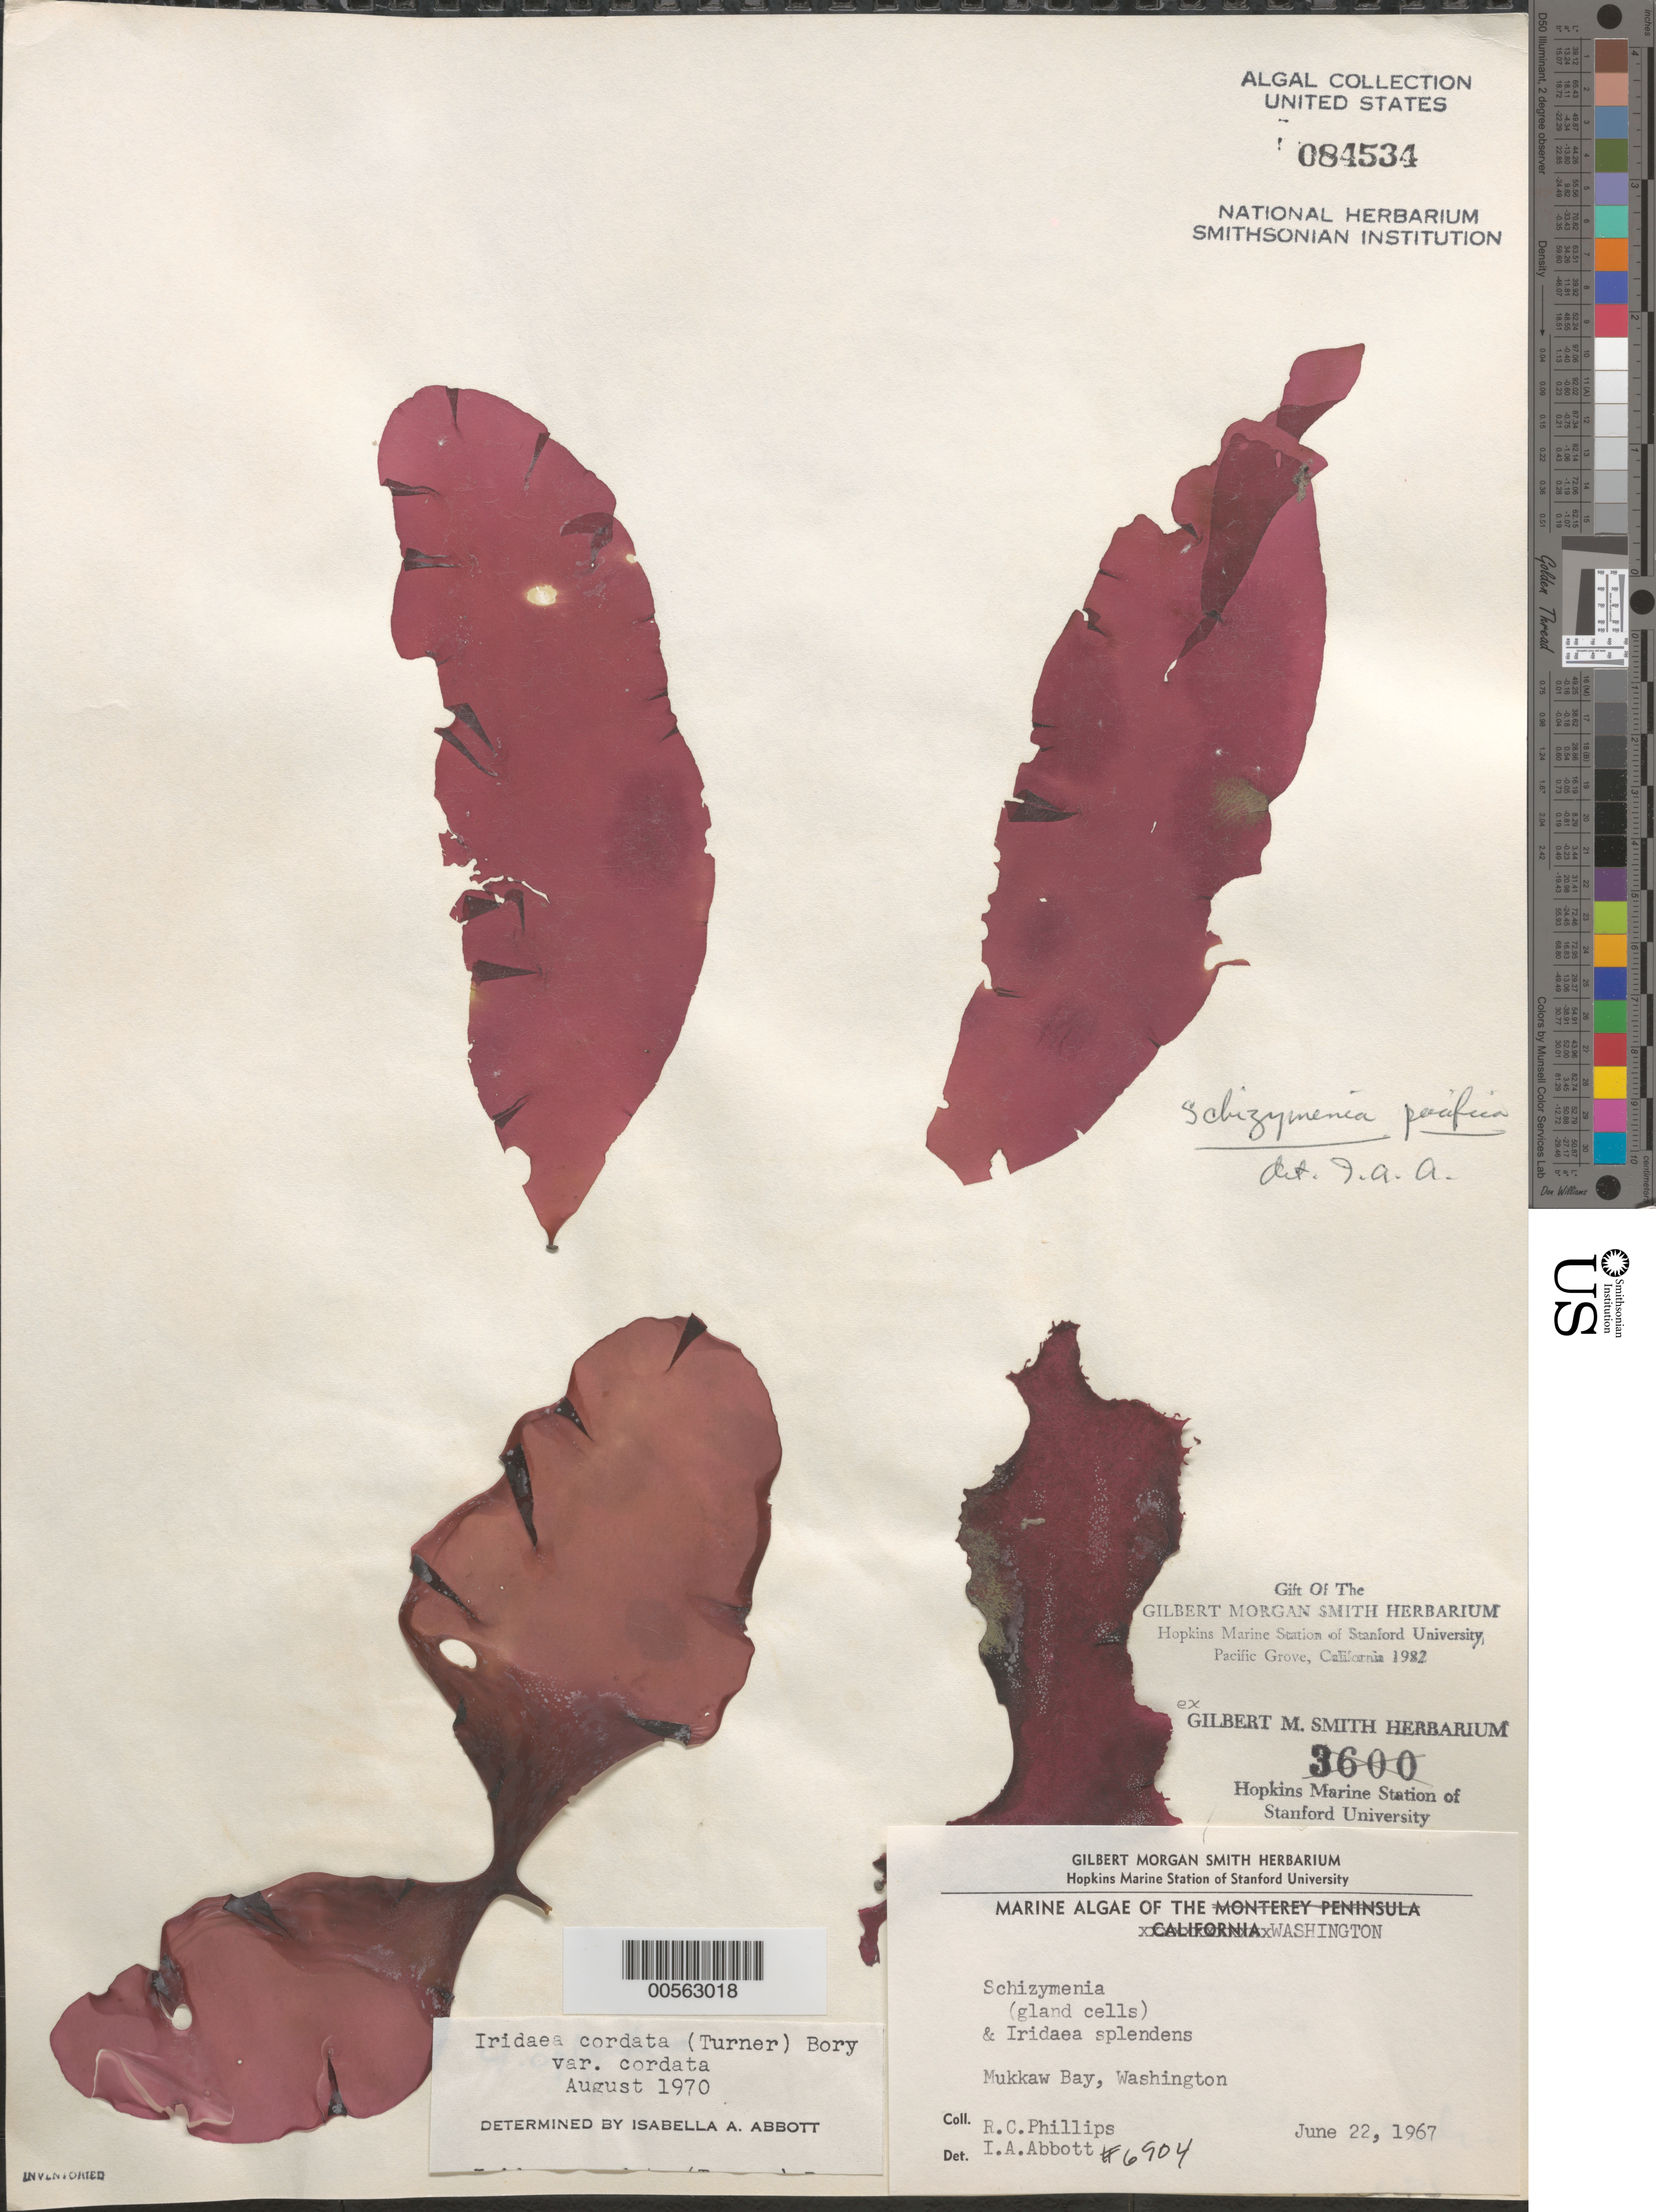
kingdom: Plantae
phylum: Rhodophyta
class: Florideophyceae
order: Gigartinales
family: Gigartinaceae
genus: Iridaea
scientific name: Iridaea cordata var. cordata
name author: (Turner) Bory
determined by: Abbott, Isabella A.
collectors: R. C. Phillips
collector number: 6904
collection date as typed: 22 Jun 1967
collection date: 1967-06-22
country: United States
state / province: Washington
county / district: Clallam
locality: Mukkaw Bay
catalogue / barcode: US 84534